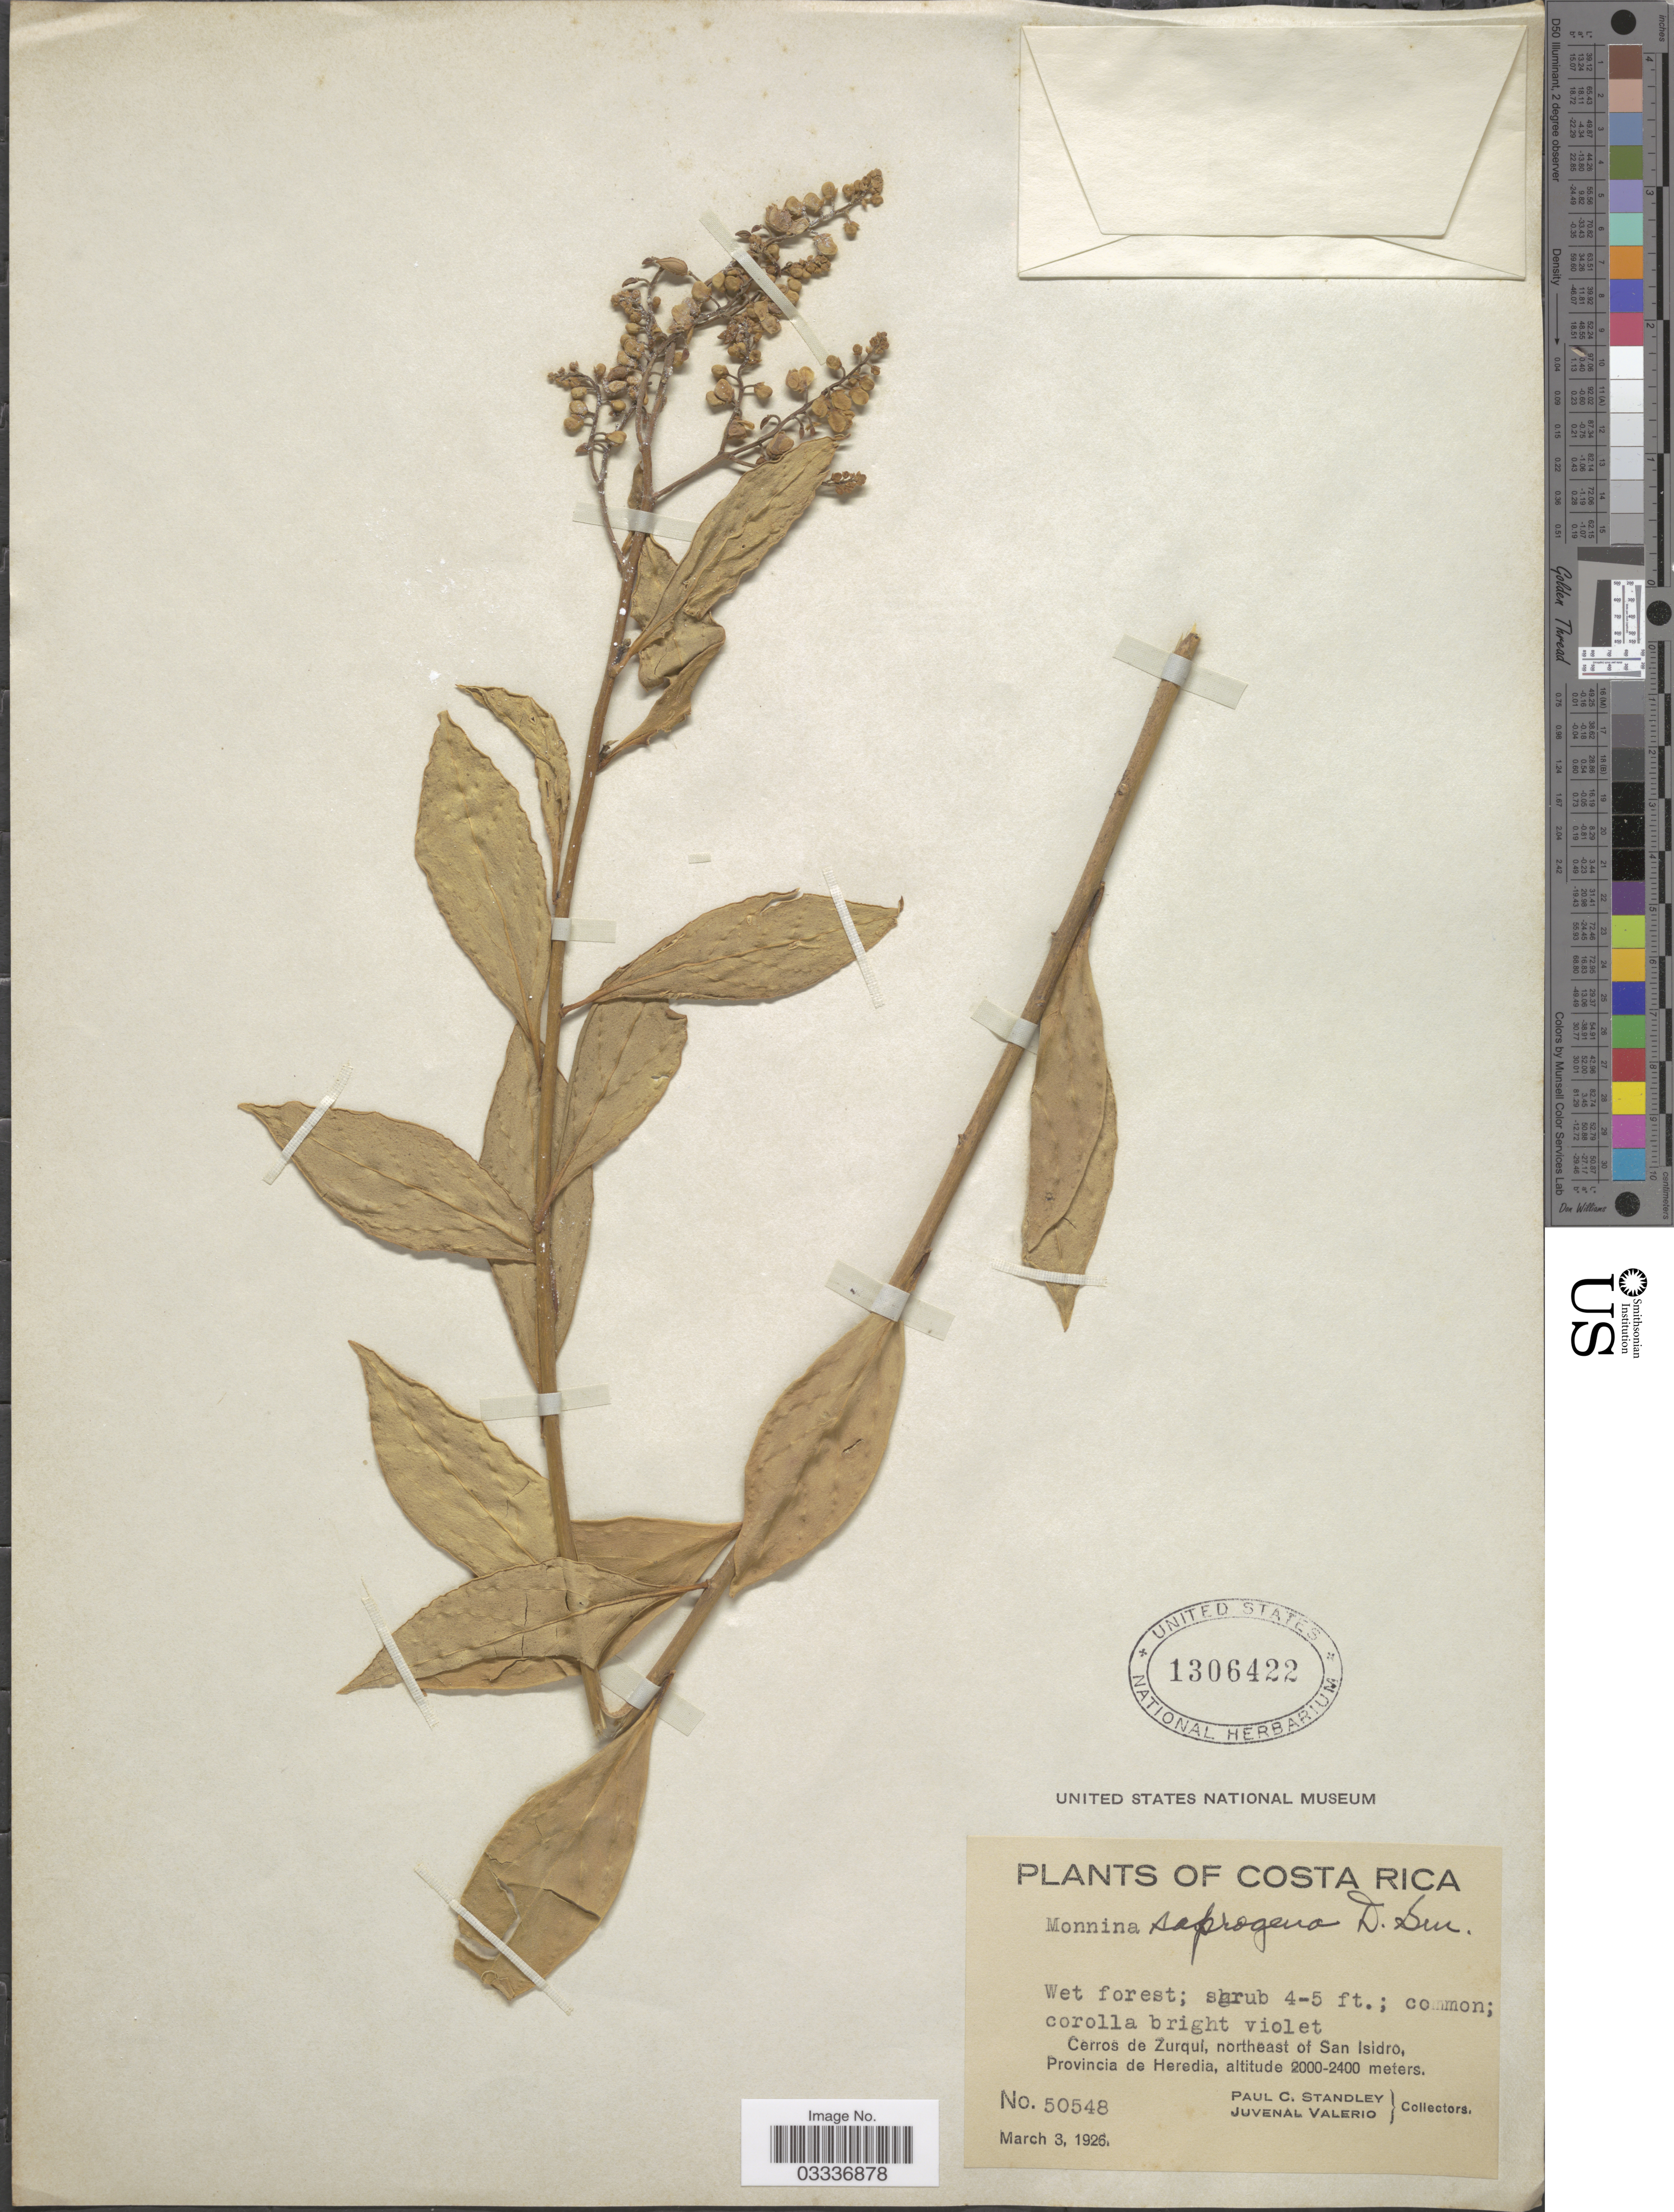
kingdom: Plantae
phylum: Tracheophyta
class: Magnoliopsida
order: Fabales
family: Polygalaceae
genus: Monnina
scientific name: Monnina saprogena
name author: Donn. Sm.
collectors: P. C. Standley & J. Valerio R.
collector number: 50548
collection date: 1926-03-03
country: Costa Rica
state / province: Heredia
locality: Cerros de Zurqui, northeast of San Isidro.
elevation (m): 2000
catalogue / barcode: US 1306422